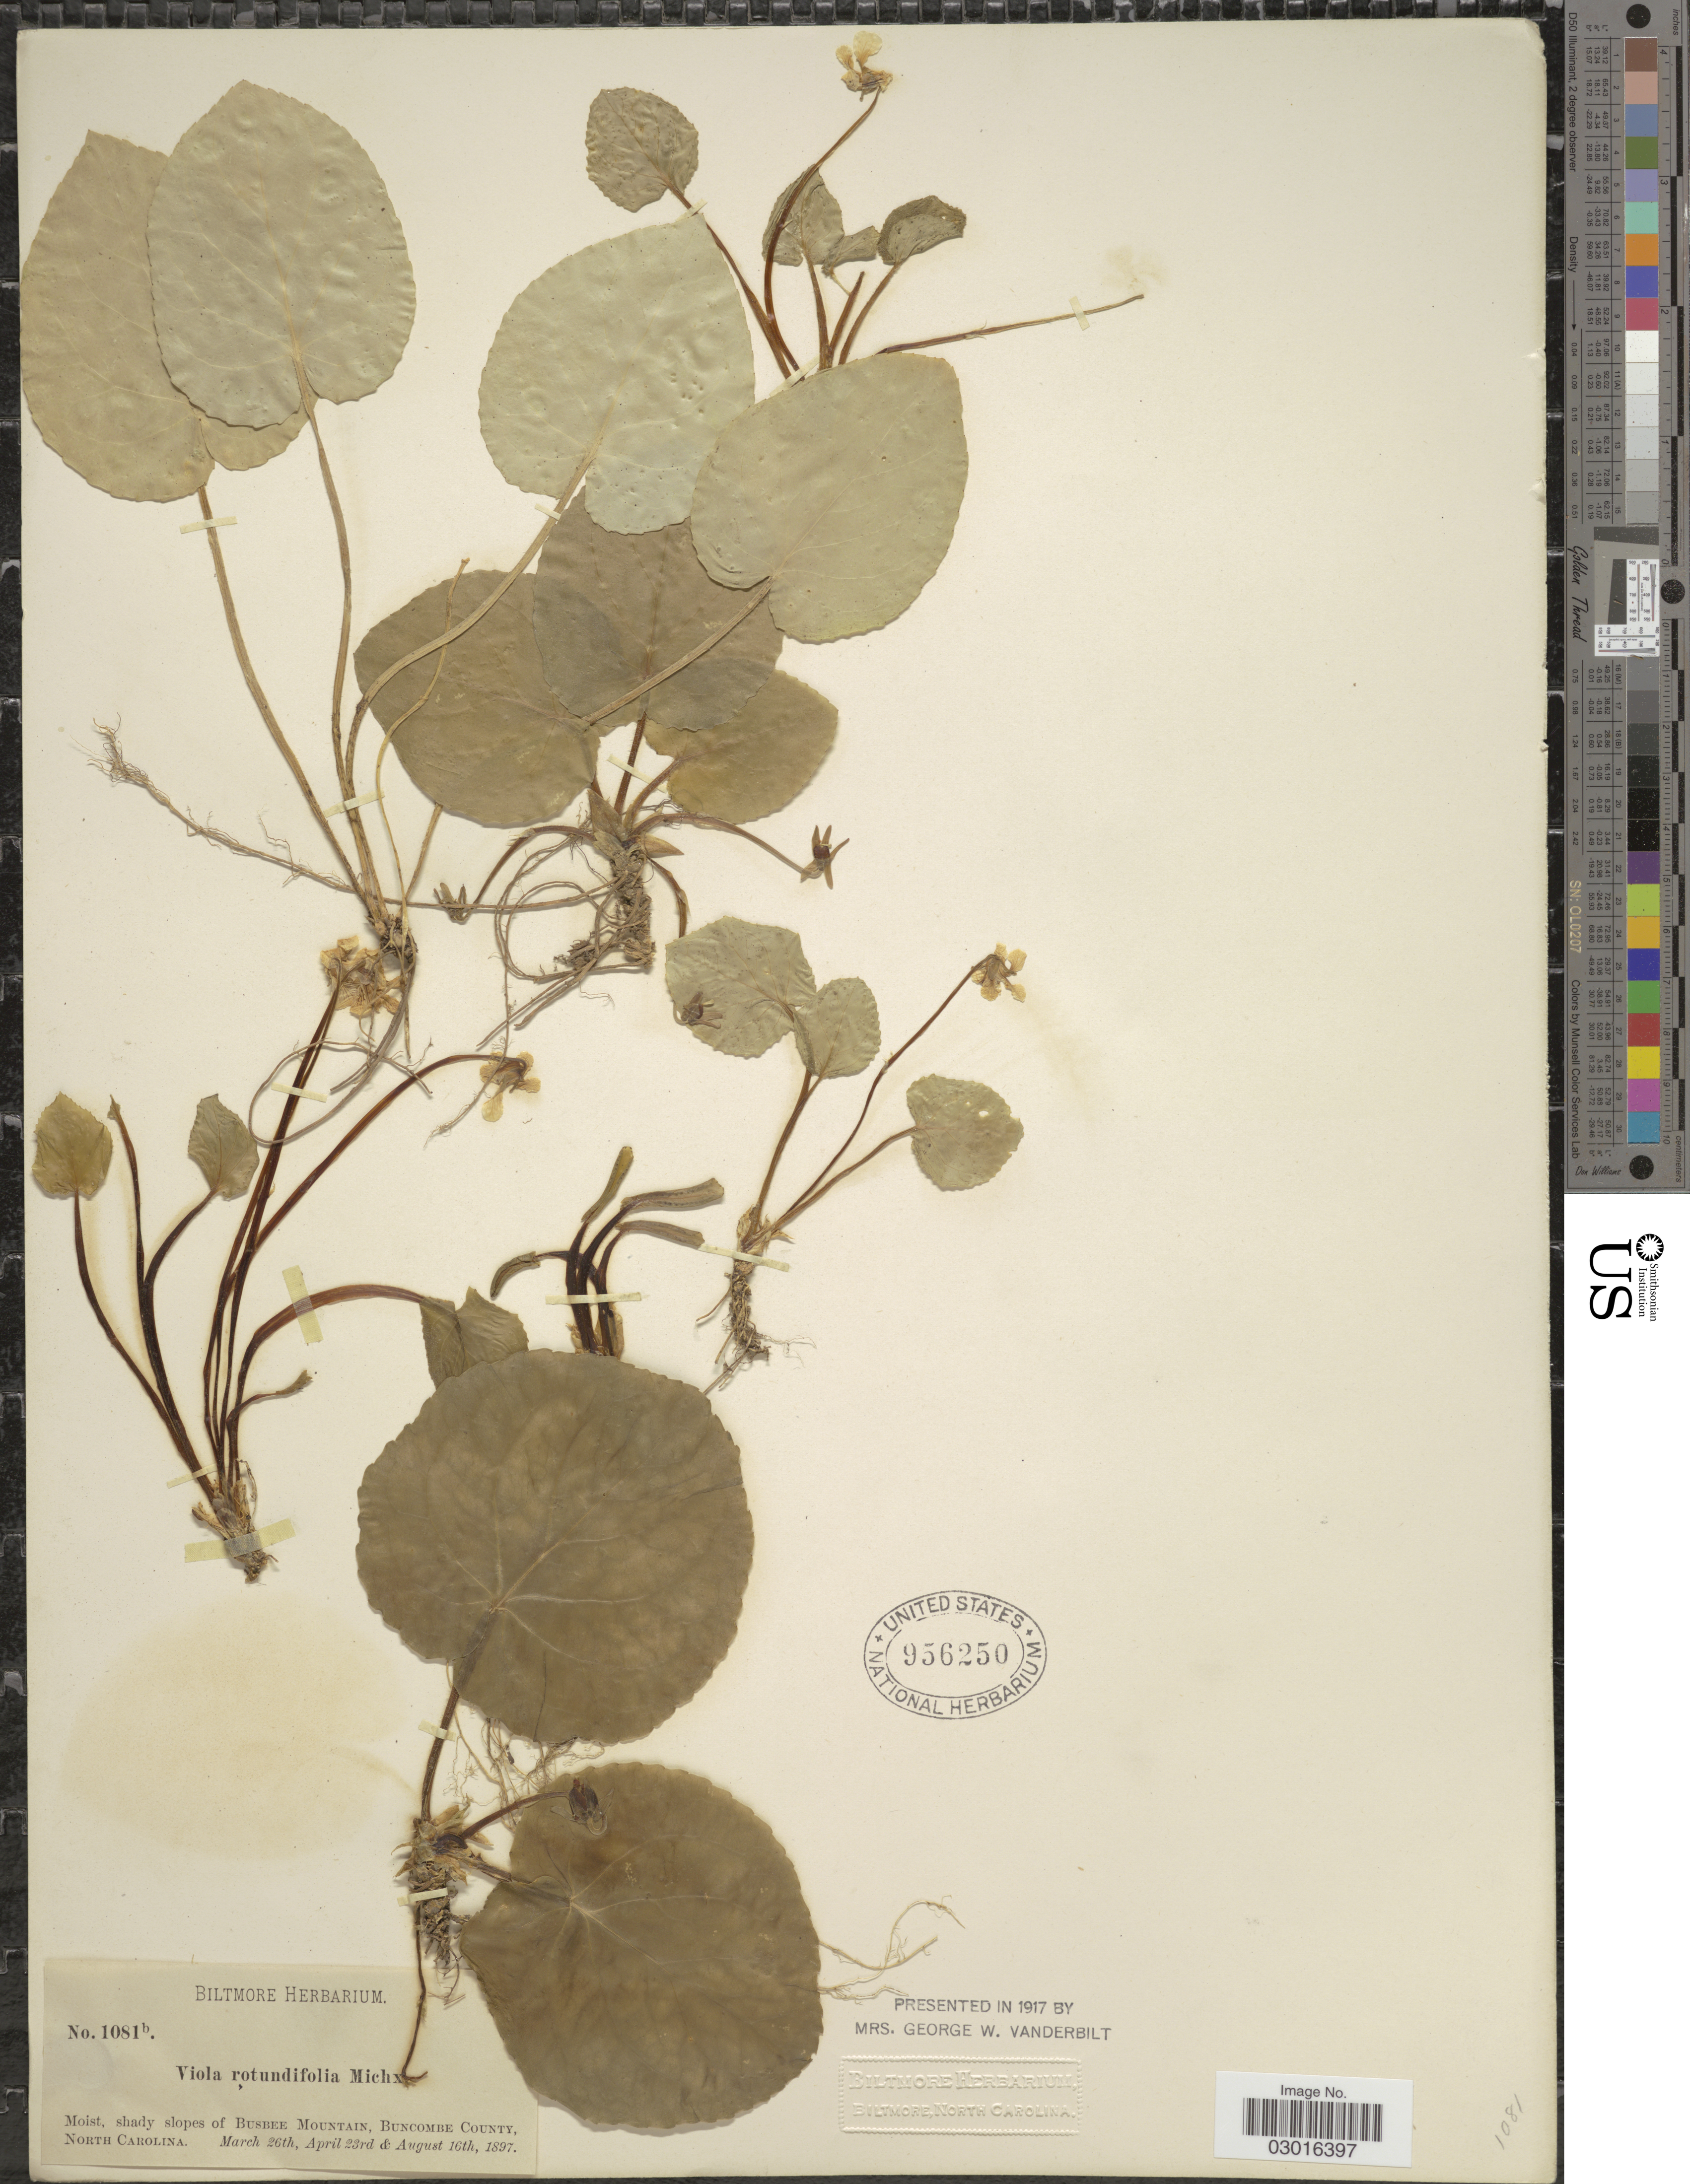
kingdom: Plantae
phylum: Tracheophyta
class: Magnoliopsida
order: Malpighiales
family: Violaceae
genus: Viola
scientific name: Viola rotundifolia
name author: Michx.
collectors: ex herb. Biltmore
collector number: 1081b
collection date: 1897-03-26/1897-08-16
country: United States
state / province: North Carolina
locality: Moist, shady slopes of Busbee Mountain, Buncombe County.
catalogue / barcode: US 956250